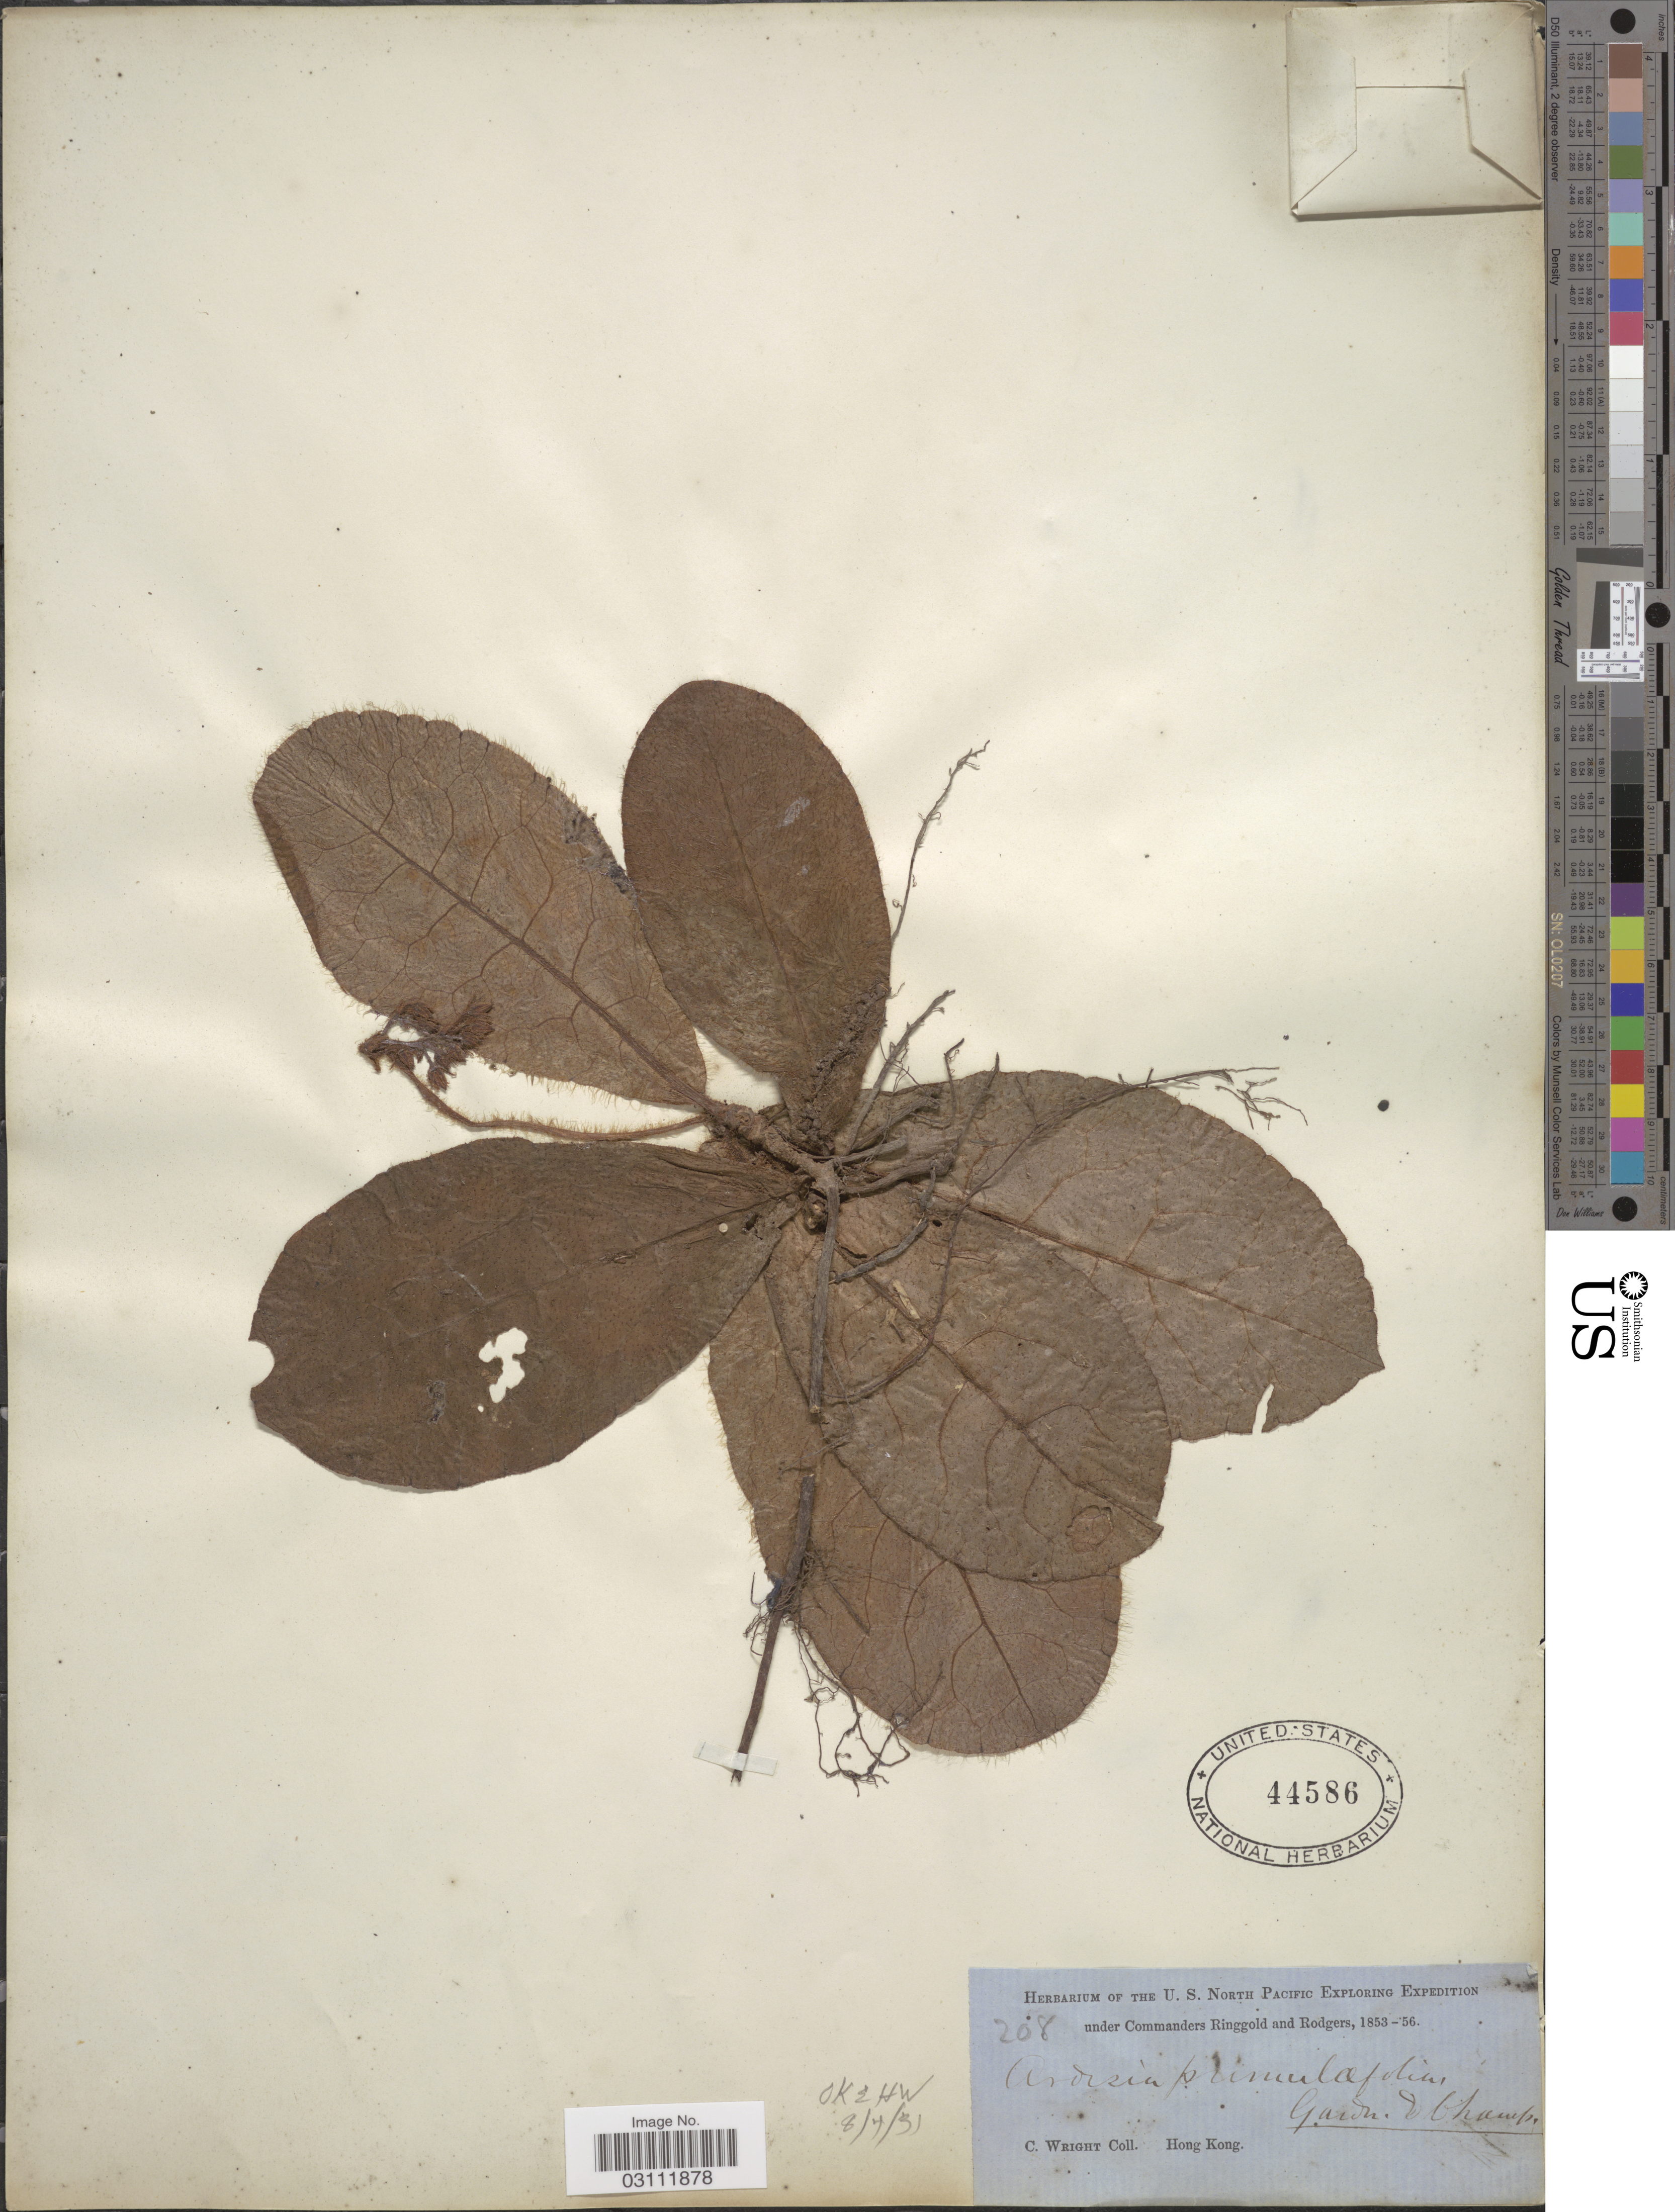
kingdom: Plantae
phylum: Tracheophyta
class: Magnoliopsida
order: Ericales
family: Primulaceae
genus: Ardisia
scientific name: Ardisia primulifolia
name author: Gardner & Champ.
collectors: C. Wright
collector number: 208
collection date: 1853/1856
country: China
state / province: Hong Kong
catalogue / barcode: US 44586